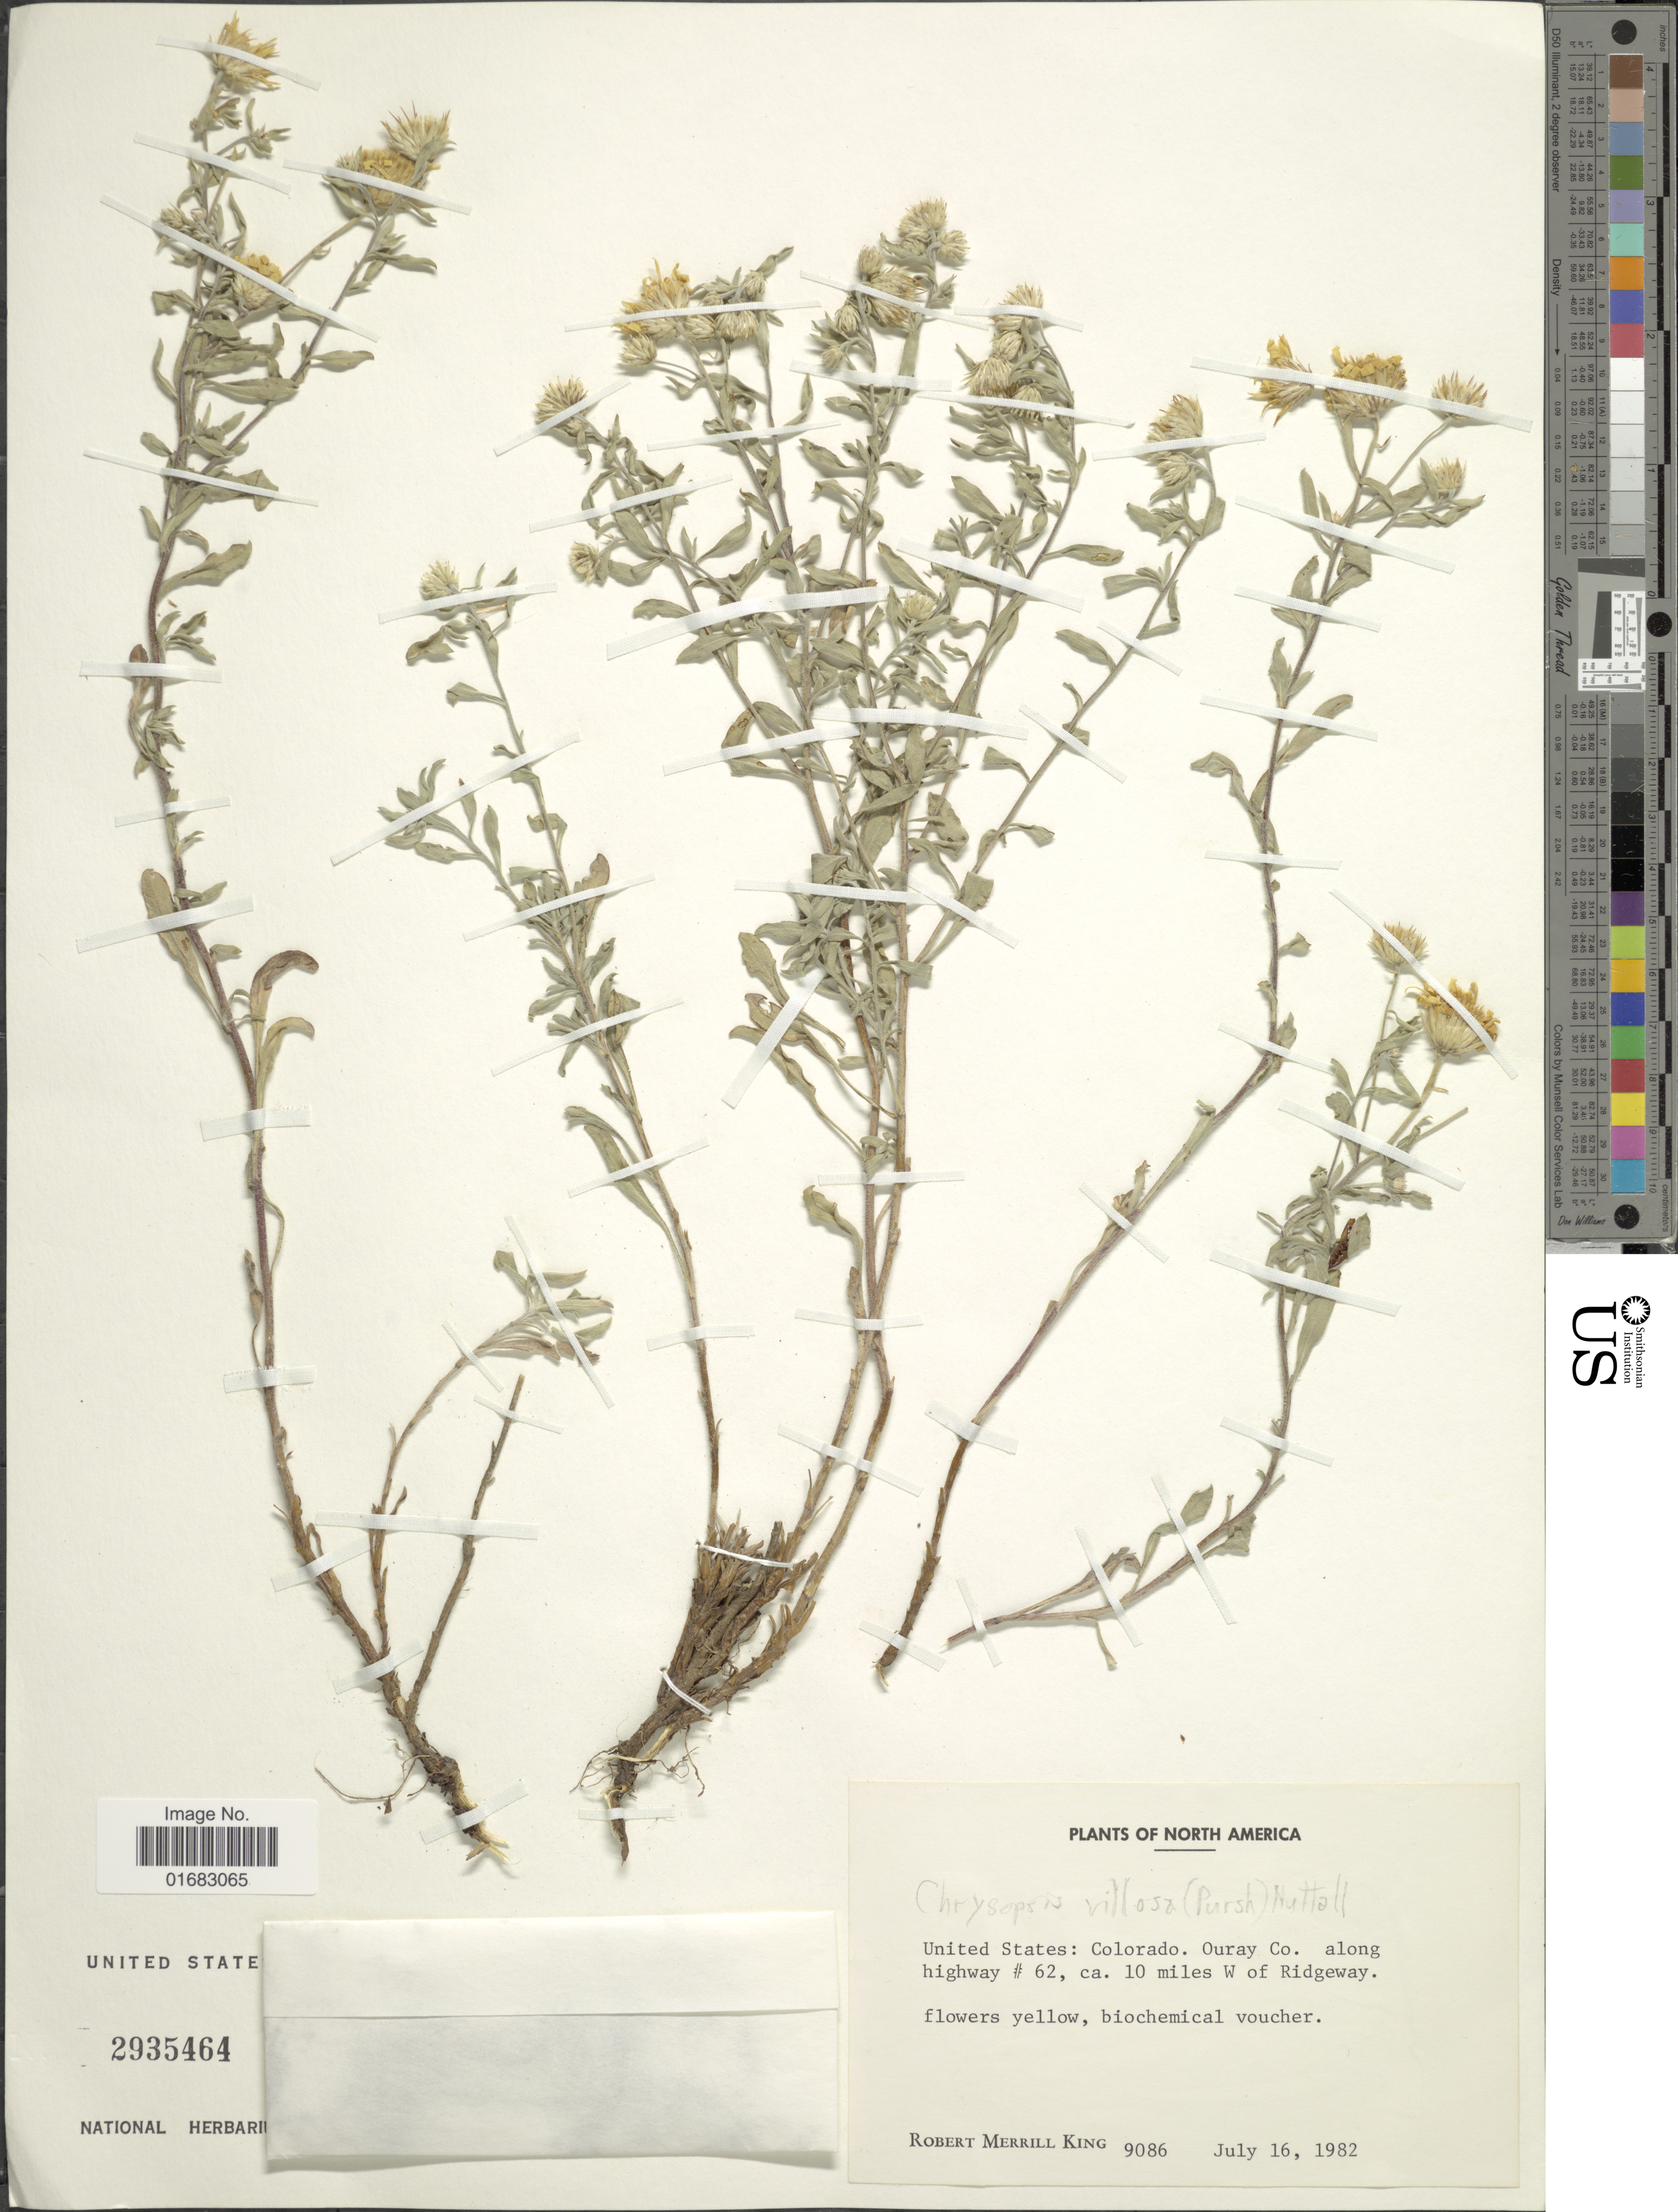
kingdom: Plantae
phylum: Tracheophyta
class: Magnoliopsida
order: Asterales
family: Asteraceae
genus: Heterotheca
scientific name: Heterotheca villosa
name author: (Pursh) Shinners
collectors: R. M. King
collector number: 9086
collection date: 1982-07-16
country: United States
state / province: Colorado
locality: United States: Colorado. Ouray Co. along highwat # 62, ca. 10 miles W of Ridgeway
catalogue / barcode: US 2935464